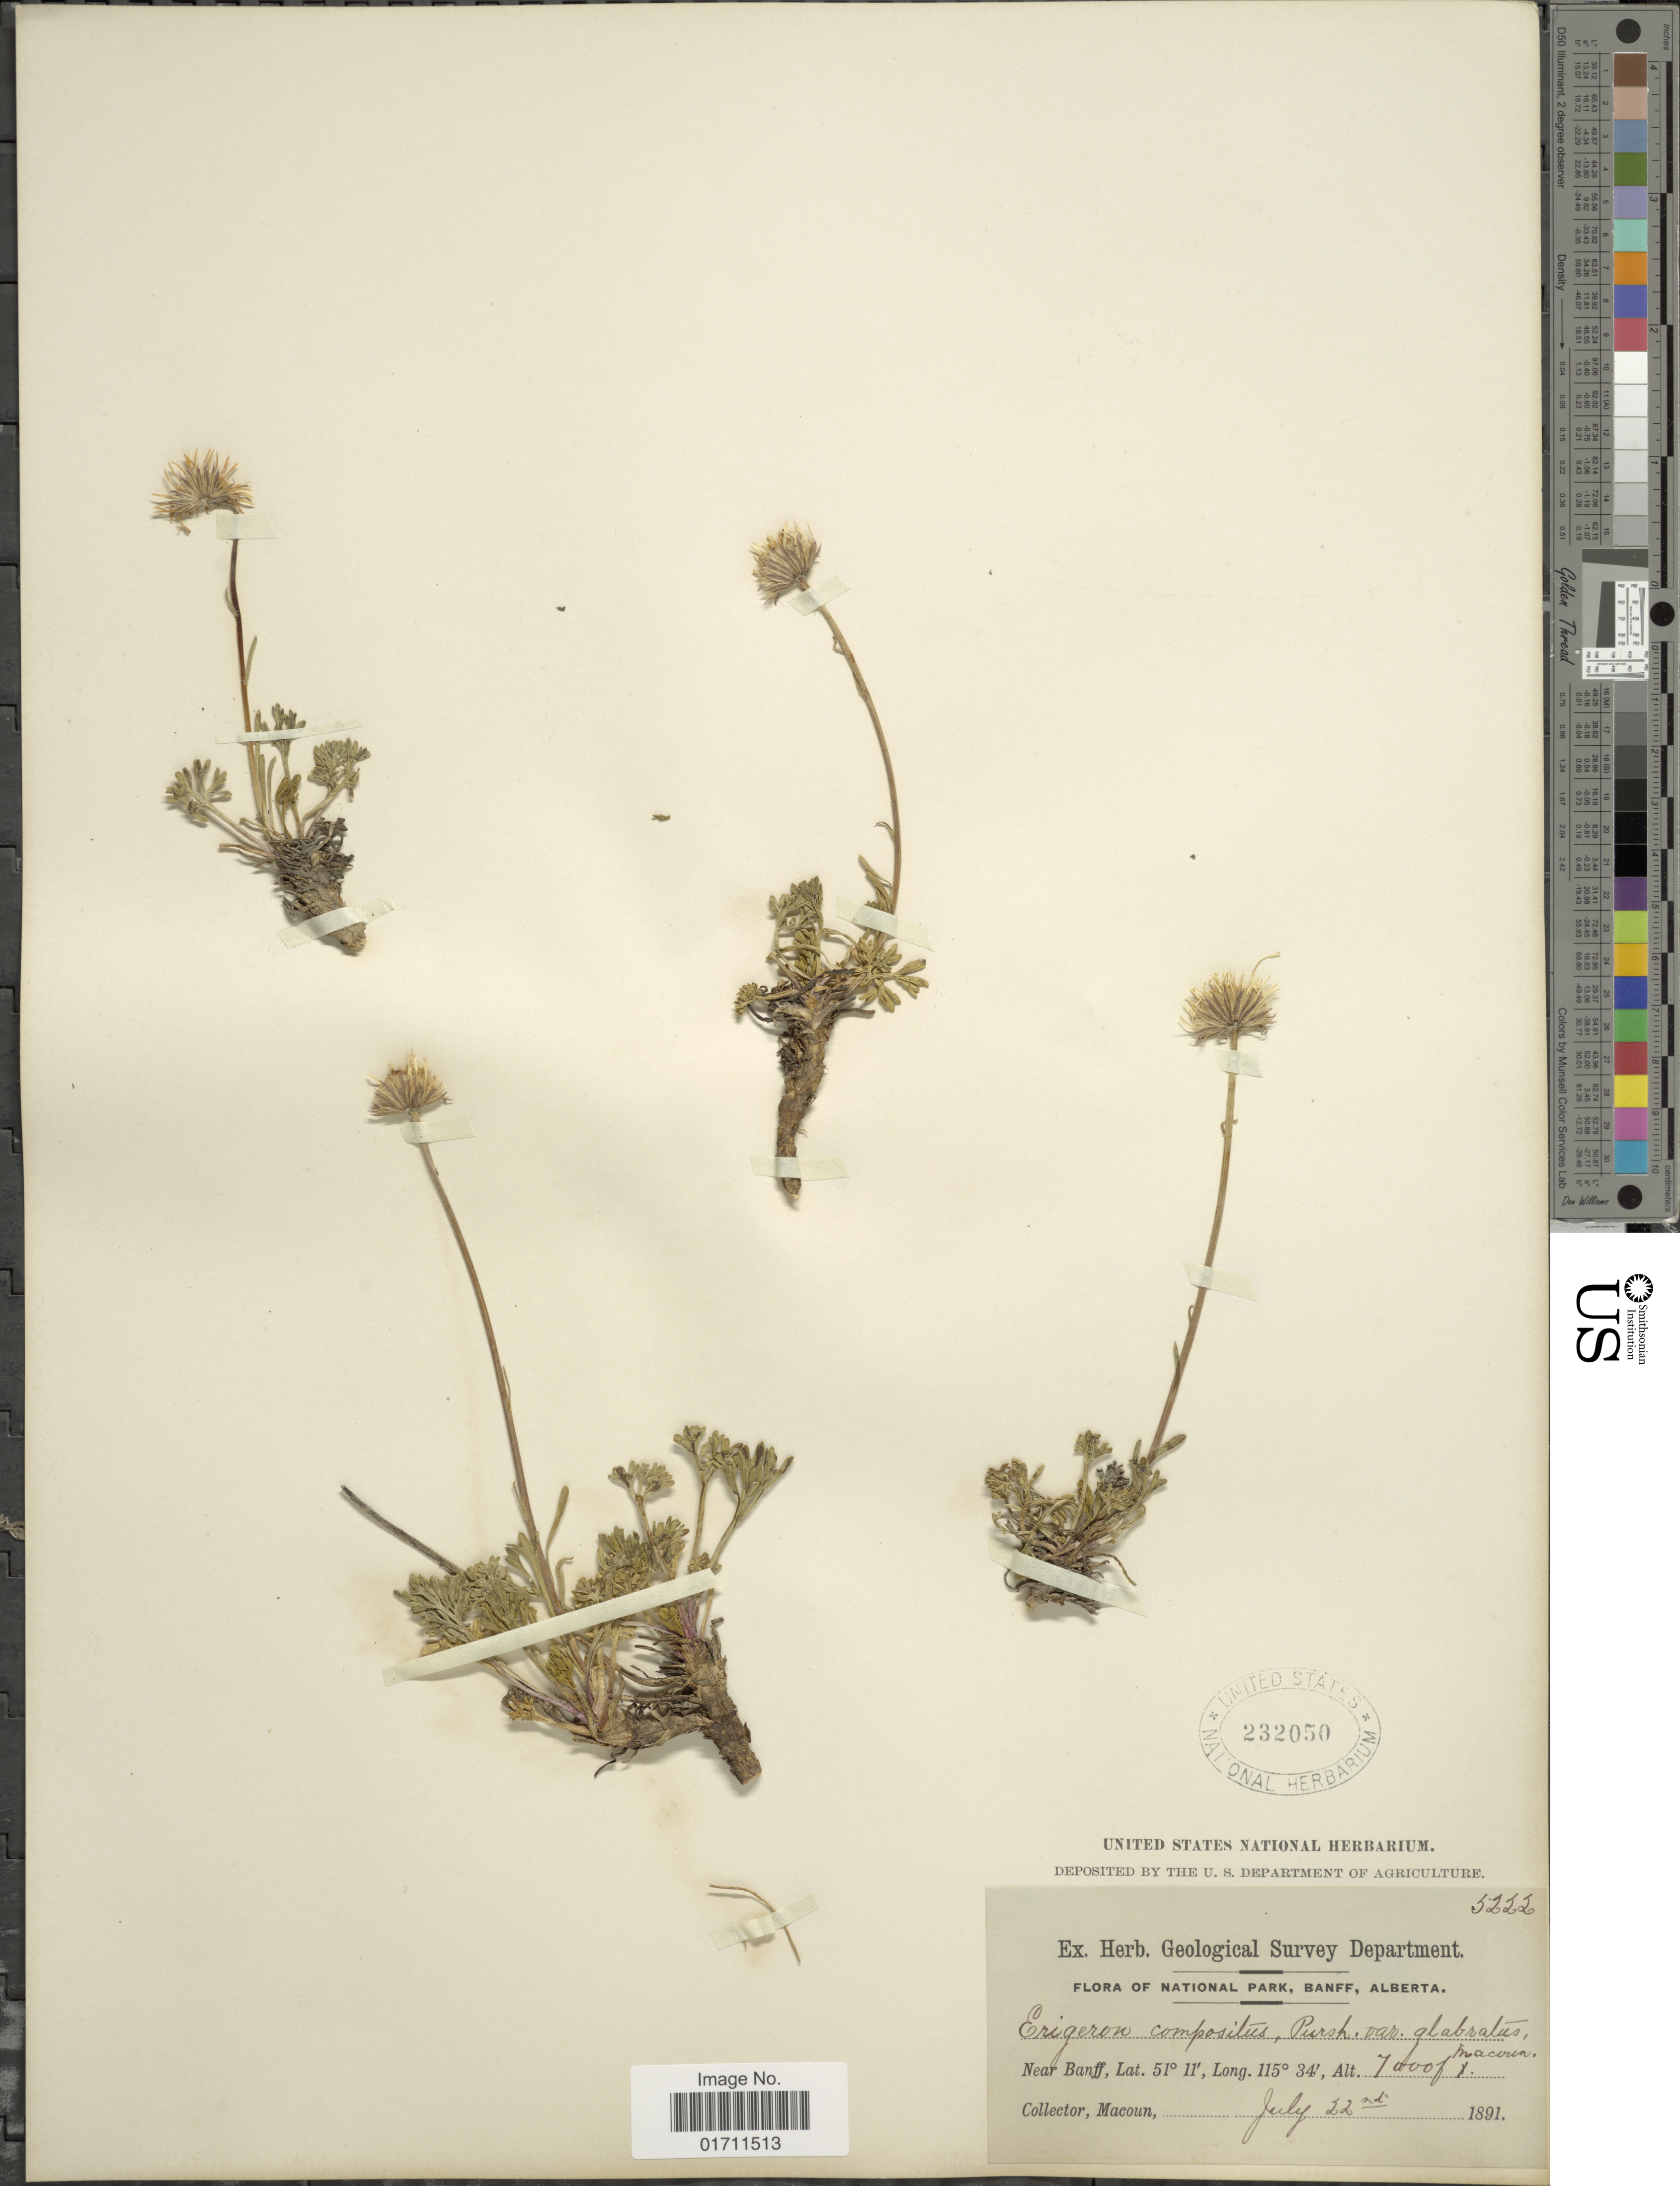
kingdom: Plantae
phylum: Tracheophyta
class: Magnoliopsida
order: Asterales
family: Asteraceae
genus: Erigeron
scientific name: Erigeron compositus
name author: Pursh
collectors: -- Macoun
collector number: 5222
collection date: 1891-07-22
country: Canada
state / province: Alberta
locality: National Park, Banff, Near Banff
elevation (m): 2134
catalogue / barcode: US 232050